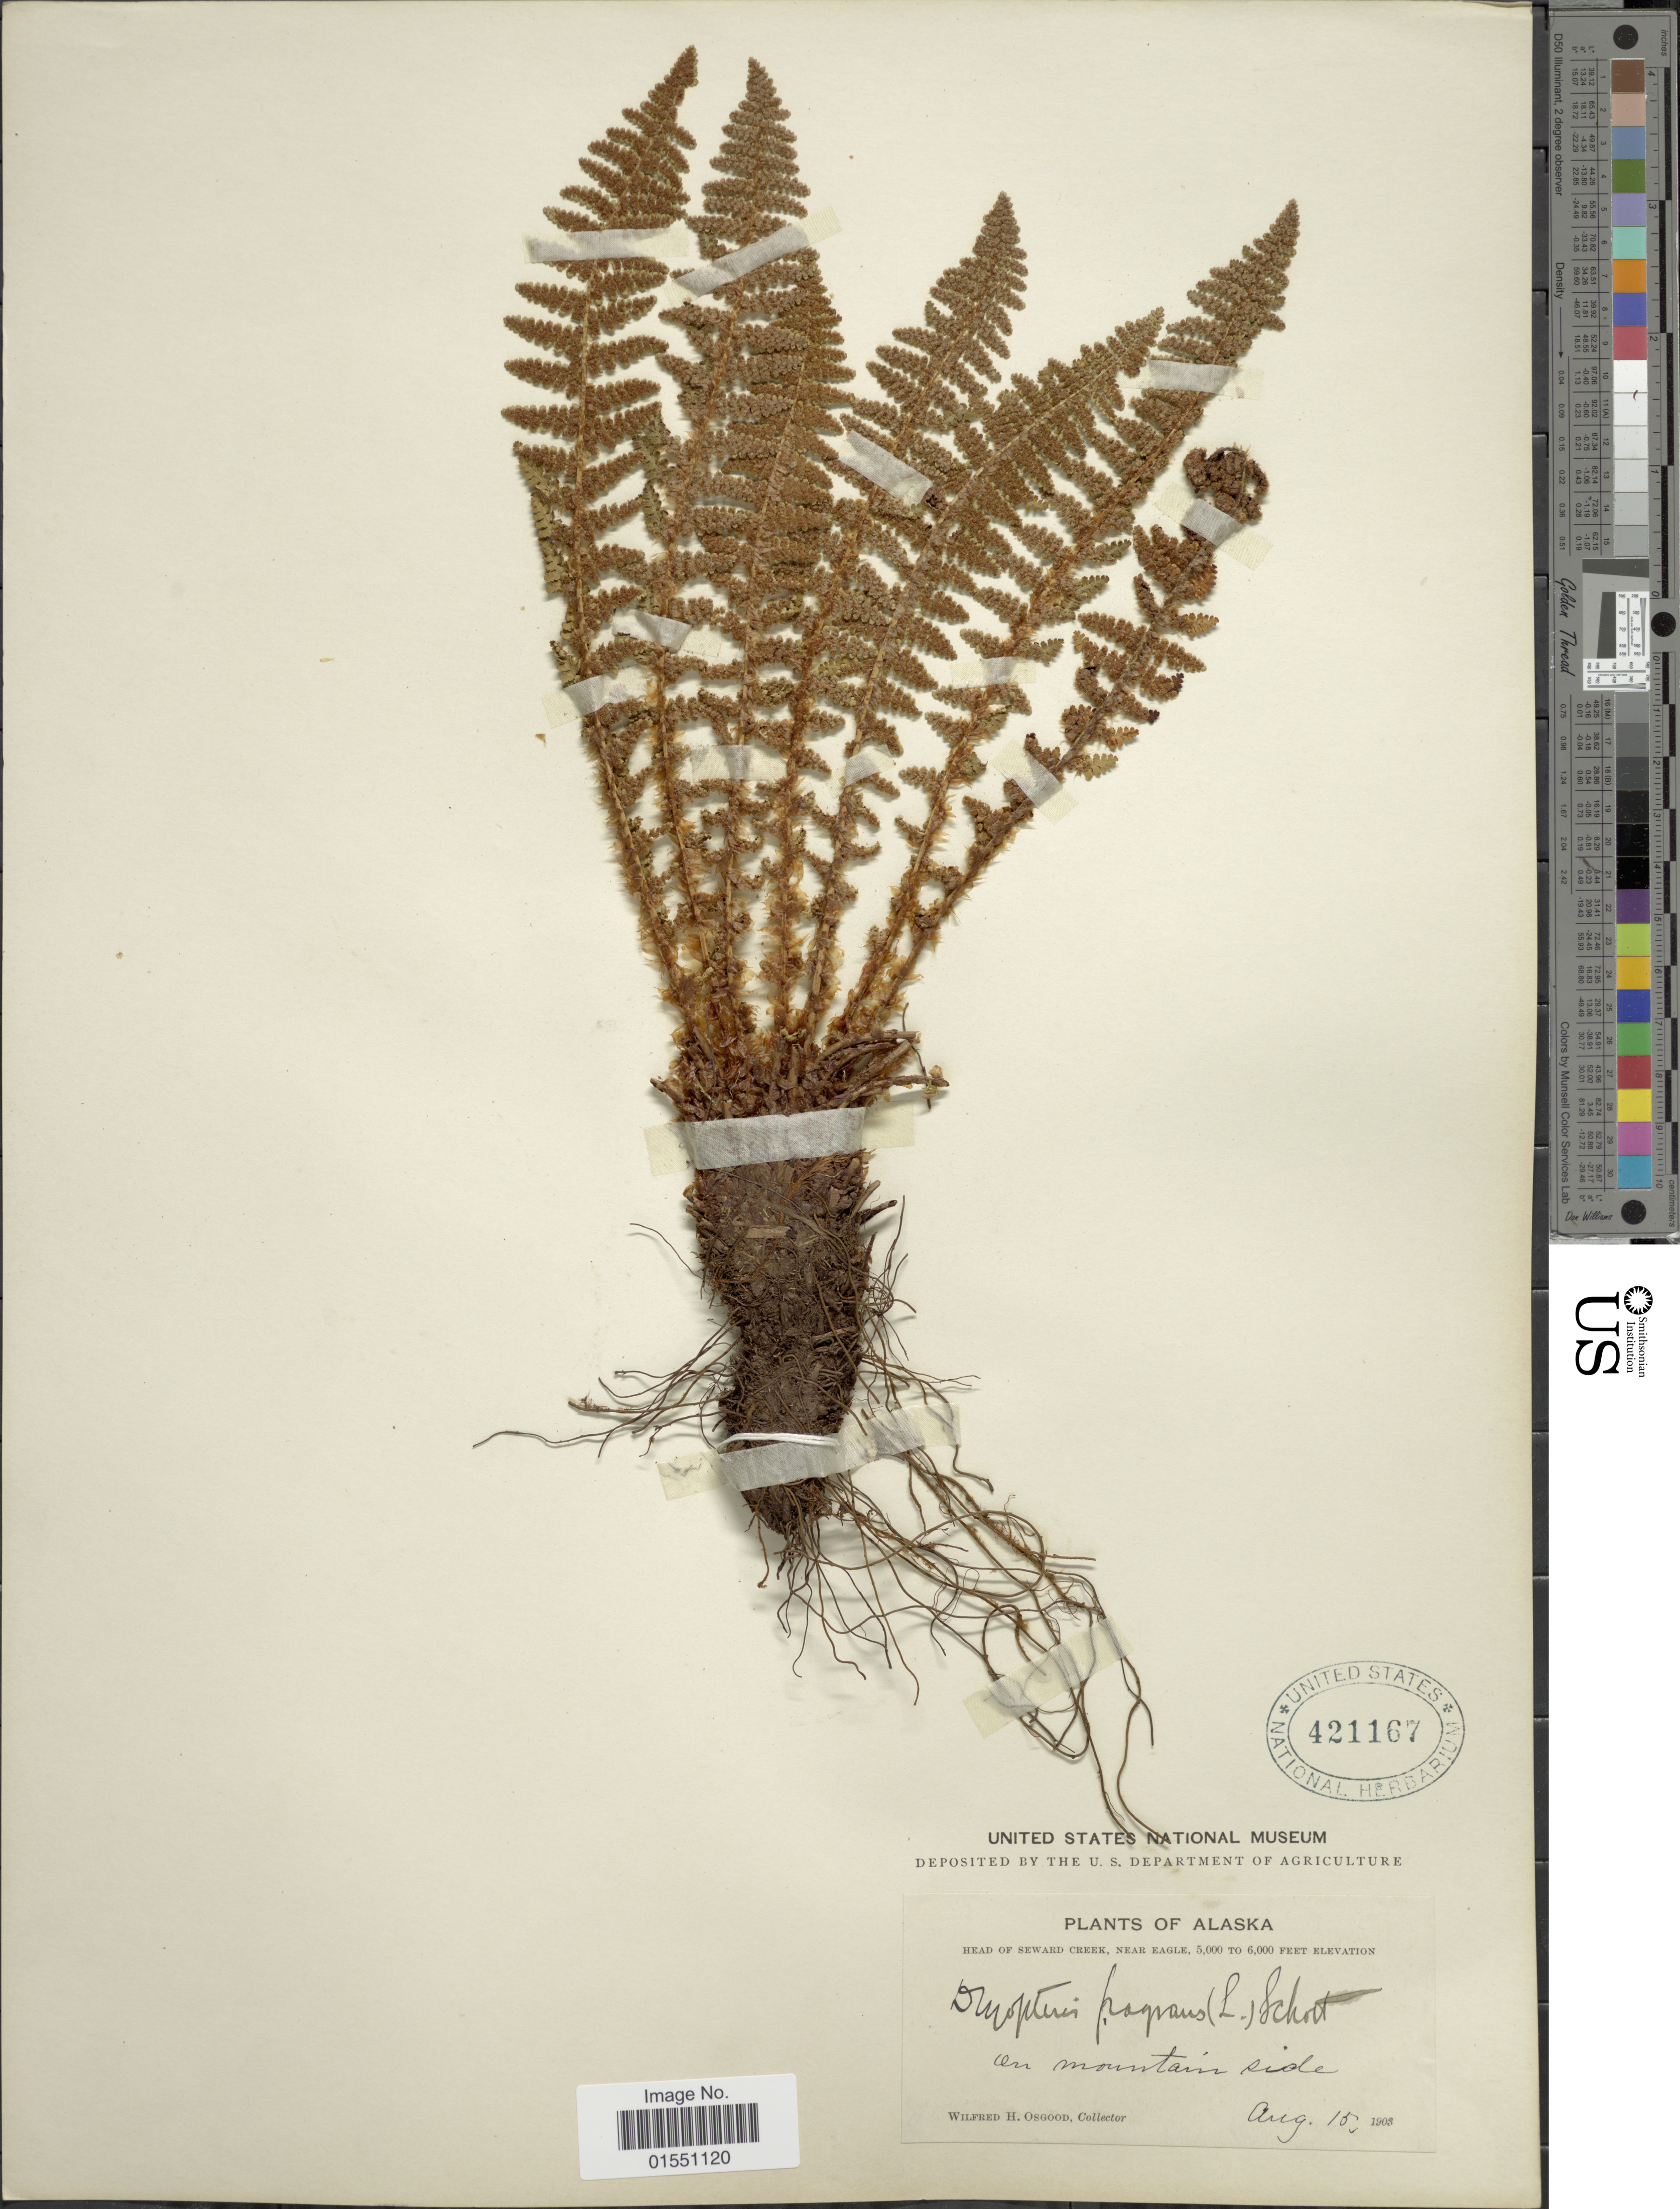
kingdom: Plantae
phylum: Tracheophyta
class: Polypodiopsida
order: Polypodiales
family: Dryopteridaceae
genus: Dryopteris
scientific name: Dryopteris fragrans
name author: (L.) Schott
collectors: W. Osgood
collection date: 1903-08-15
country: United States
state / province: Alaska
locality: Head of Seward Creek, near Eagle. On mountain side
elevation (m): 1524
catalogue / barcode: US 421167